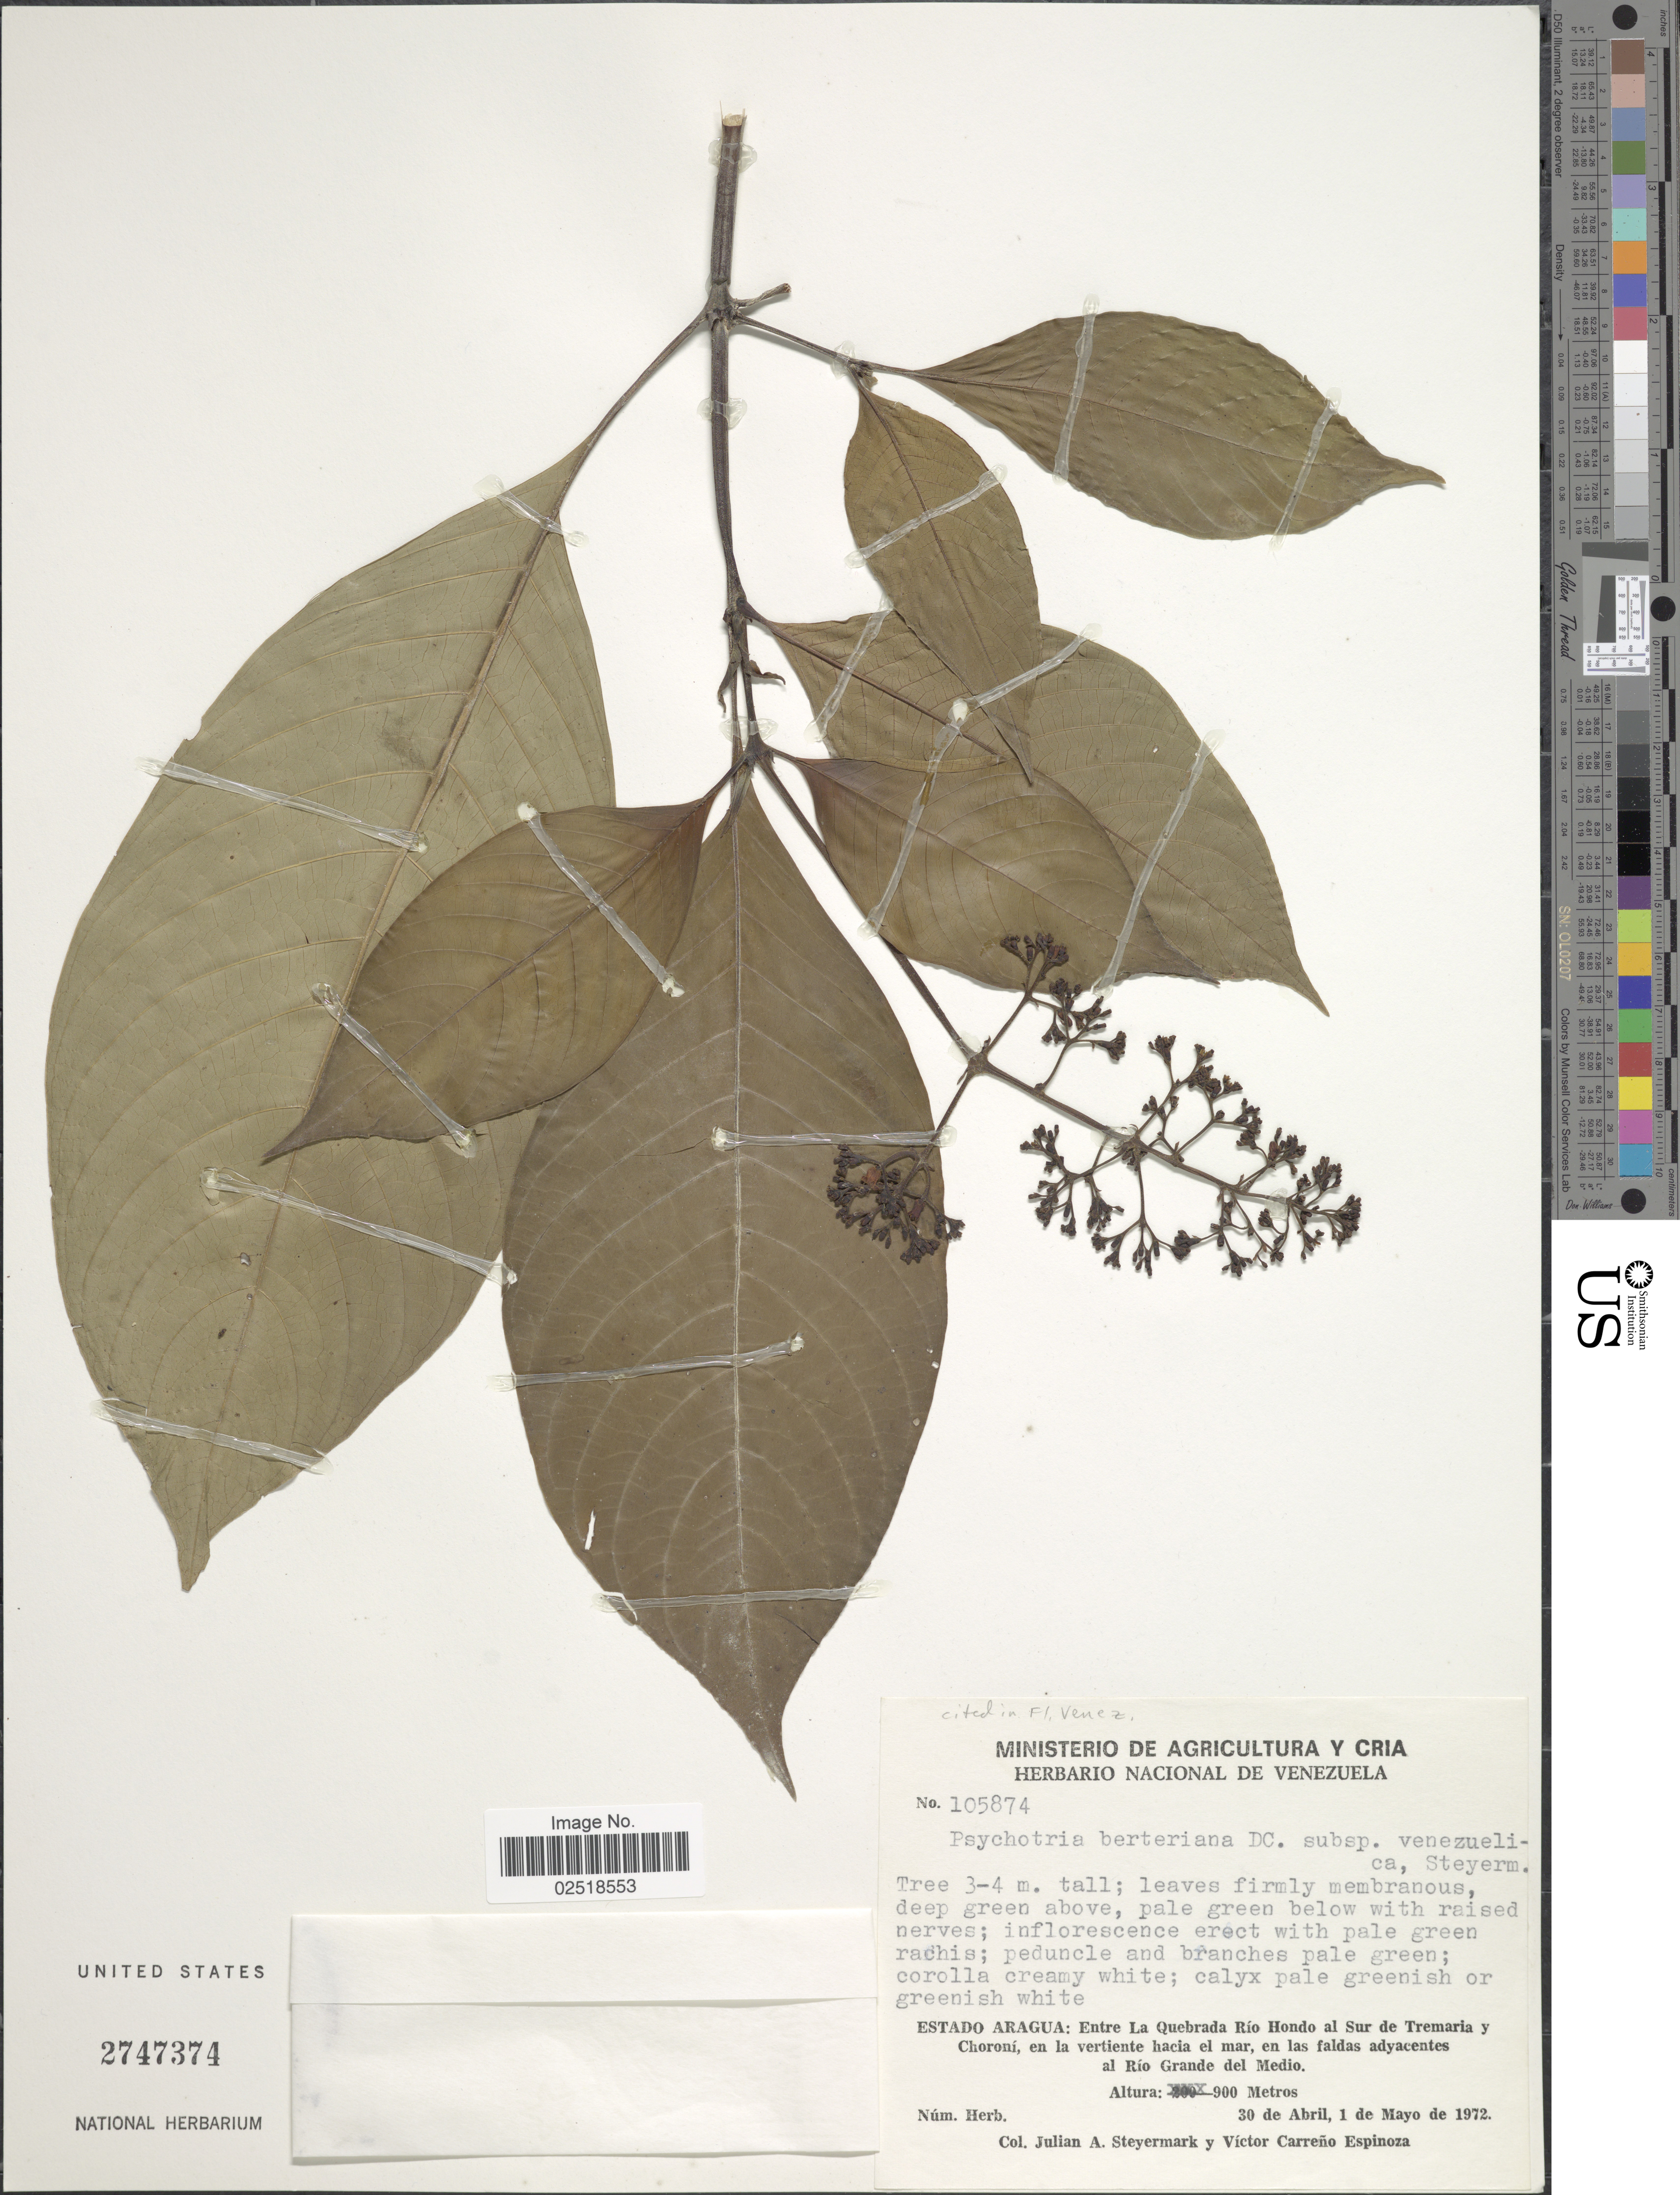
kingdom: Plantae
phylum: Tracheophyta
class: Magnoliopsida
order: Gentianales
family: Rubiaceae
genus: Psychotria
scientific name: Psychotria berteroana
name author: DC.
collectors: J. Steyermark & V. Carreño E.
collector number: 105874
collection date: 1972-04-30/1972-05-01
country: Venezuela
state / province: Aragua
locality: Entre La Quebrada Río Hondo al Sur de Tremaria y Choroní, en la vertiente hacia el mar, en las faldas adyacentes al Río Grande del Medio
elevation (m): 900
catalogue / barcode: US 2747374